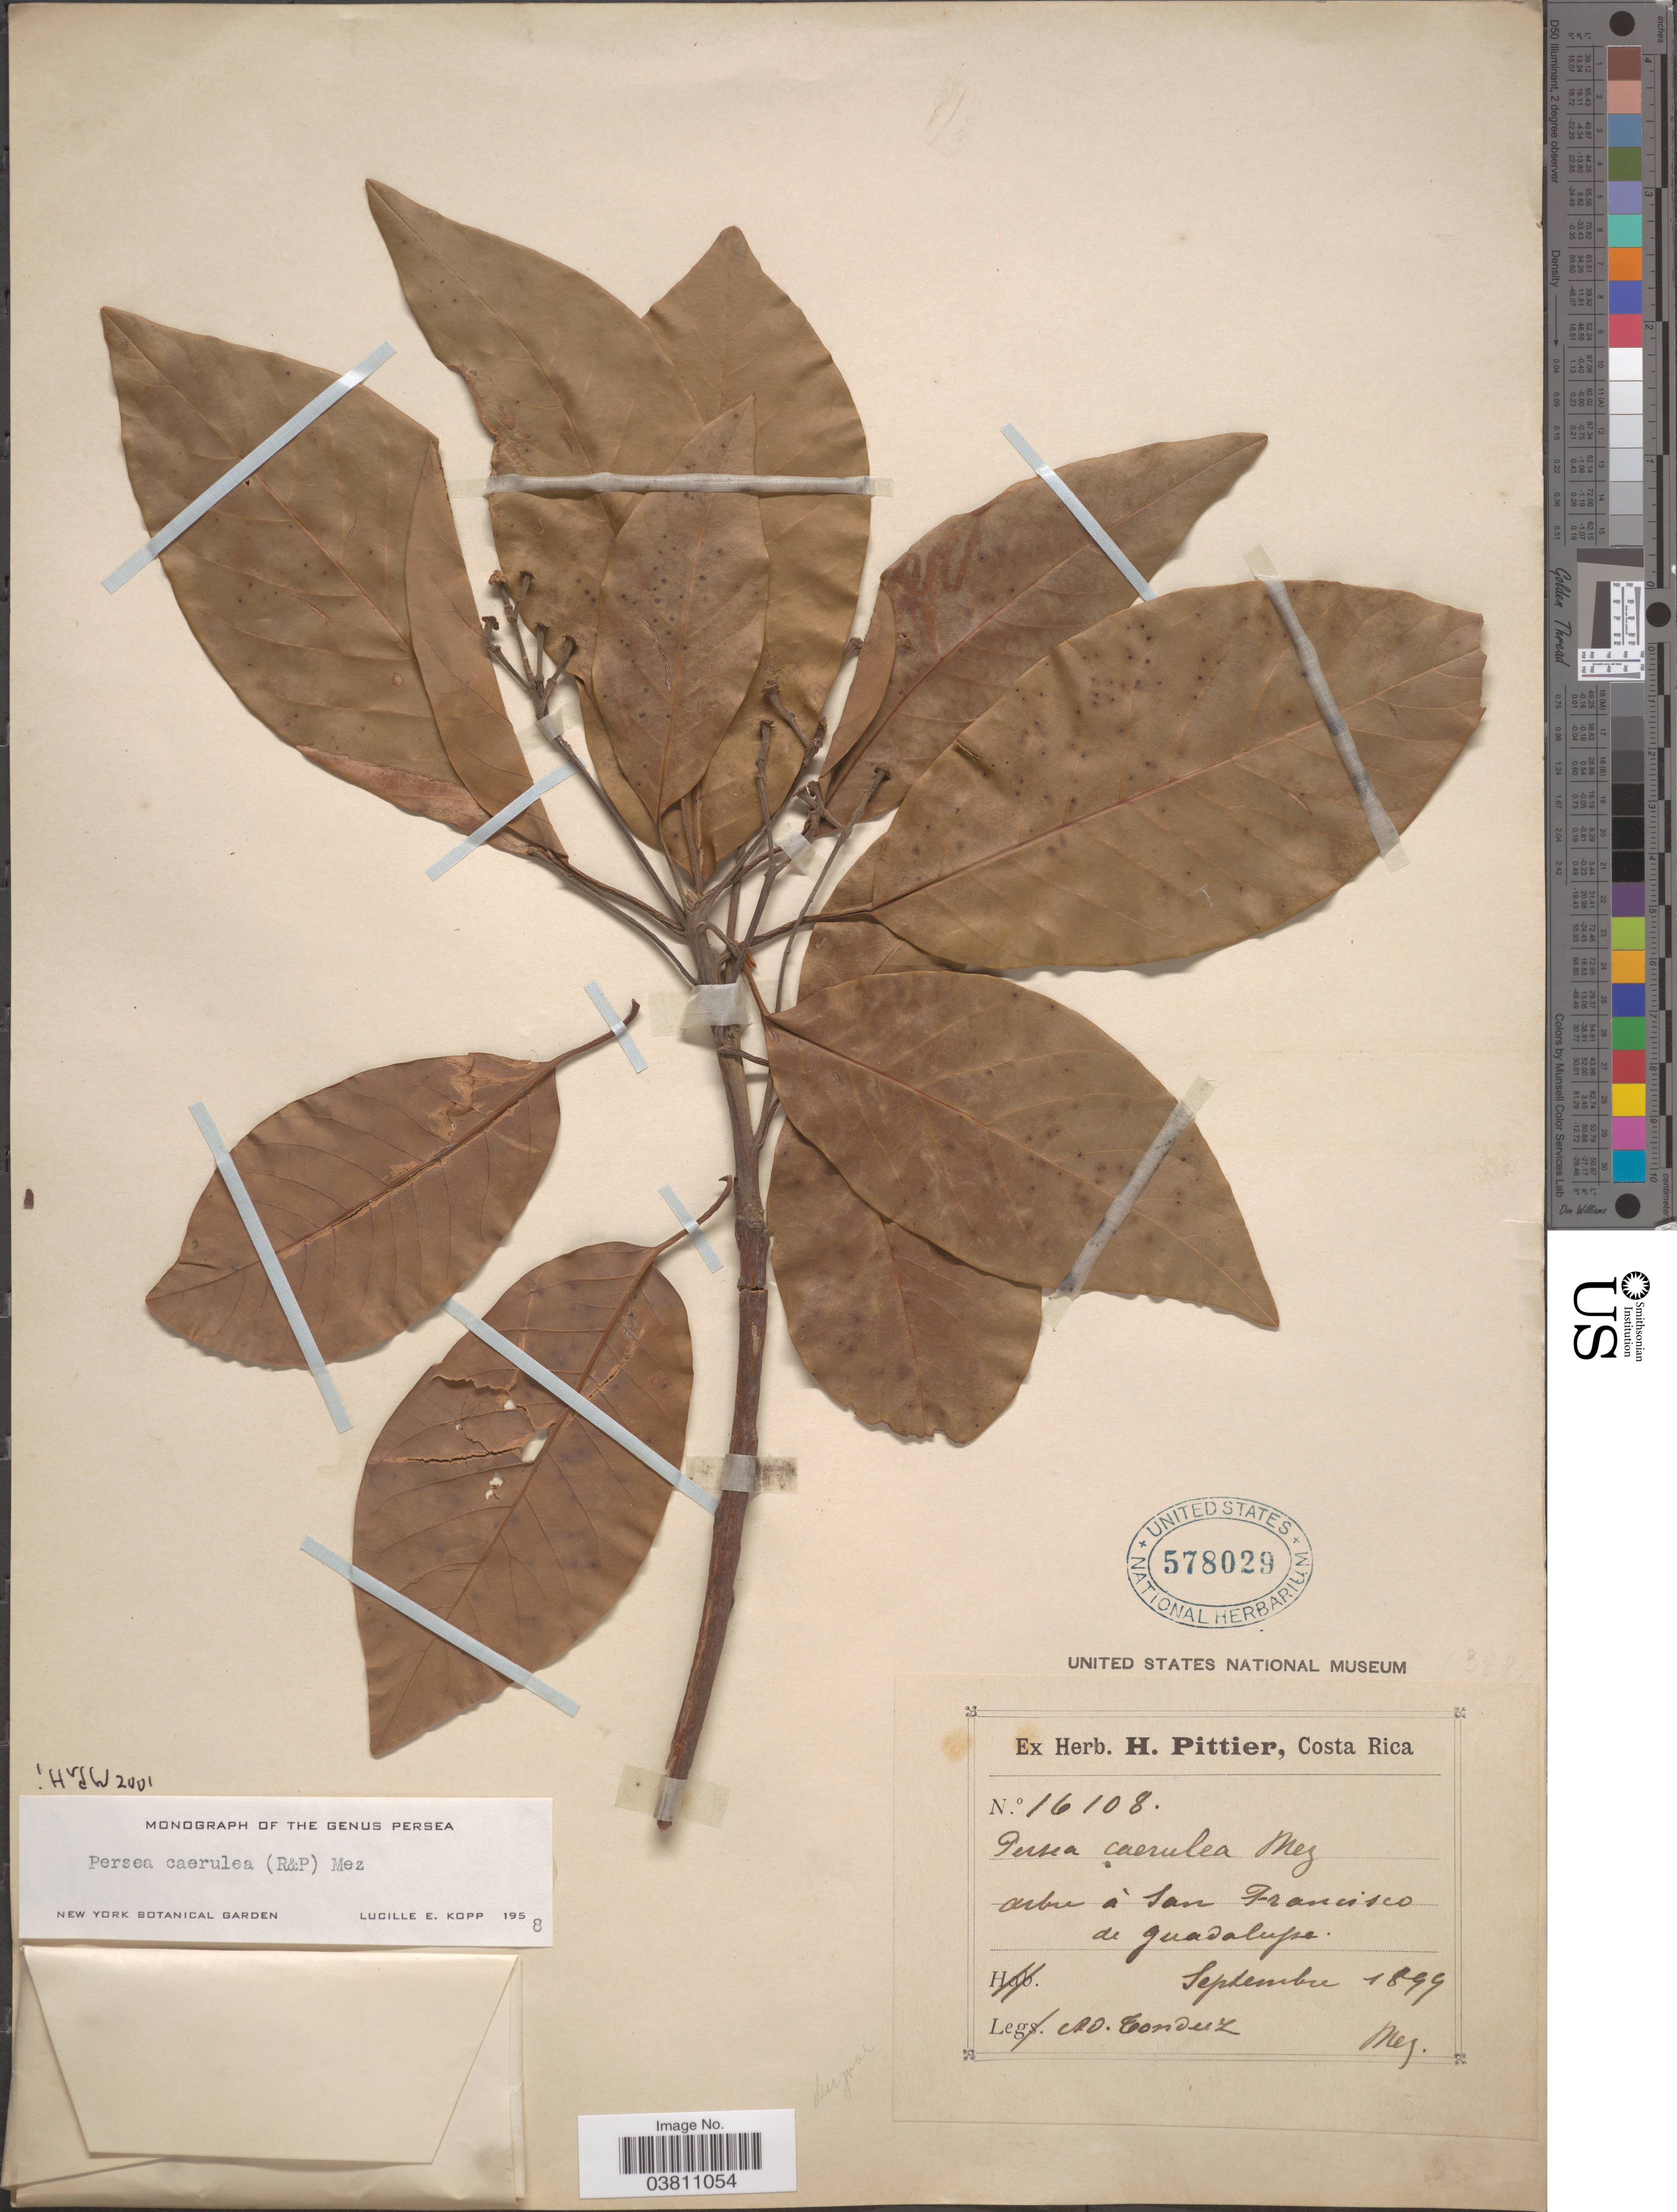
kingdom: Plantae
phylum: Tracheophyta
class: Magnoliopsida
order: Laurales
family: Lauraceae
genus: Persea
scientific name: Persea caerulea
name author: (Ruiz & Pav.) Mez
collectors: A. Tonduz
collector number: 16108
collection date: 1899-09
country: Mexico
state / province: Baja California Norte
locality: Arbis à San Francisco de Guadalupe.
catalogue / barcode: US 578029